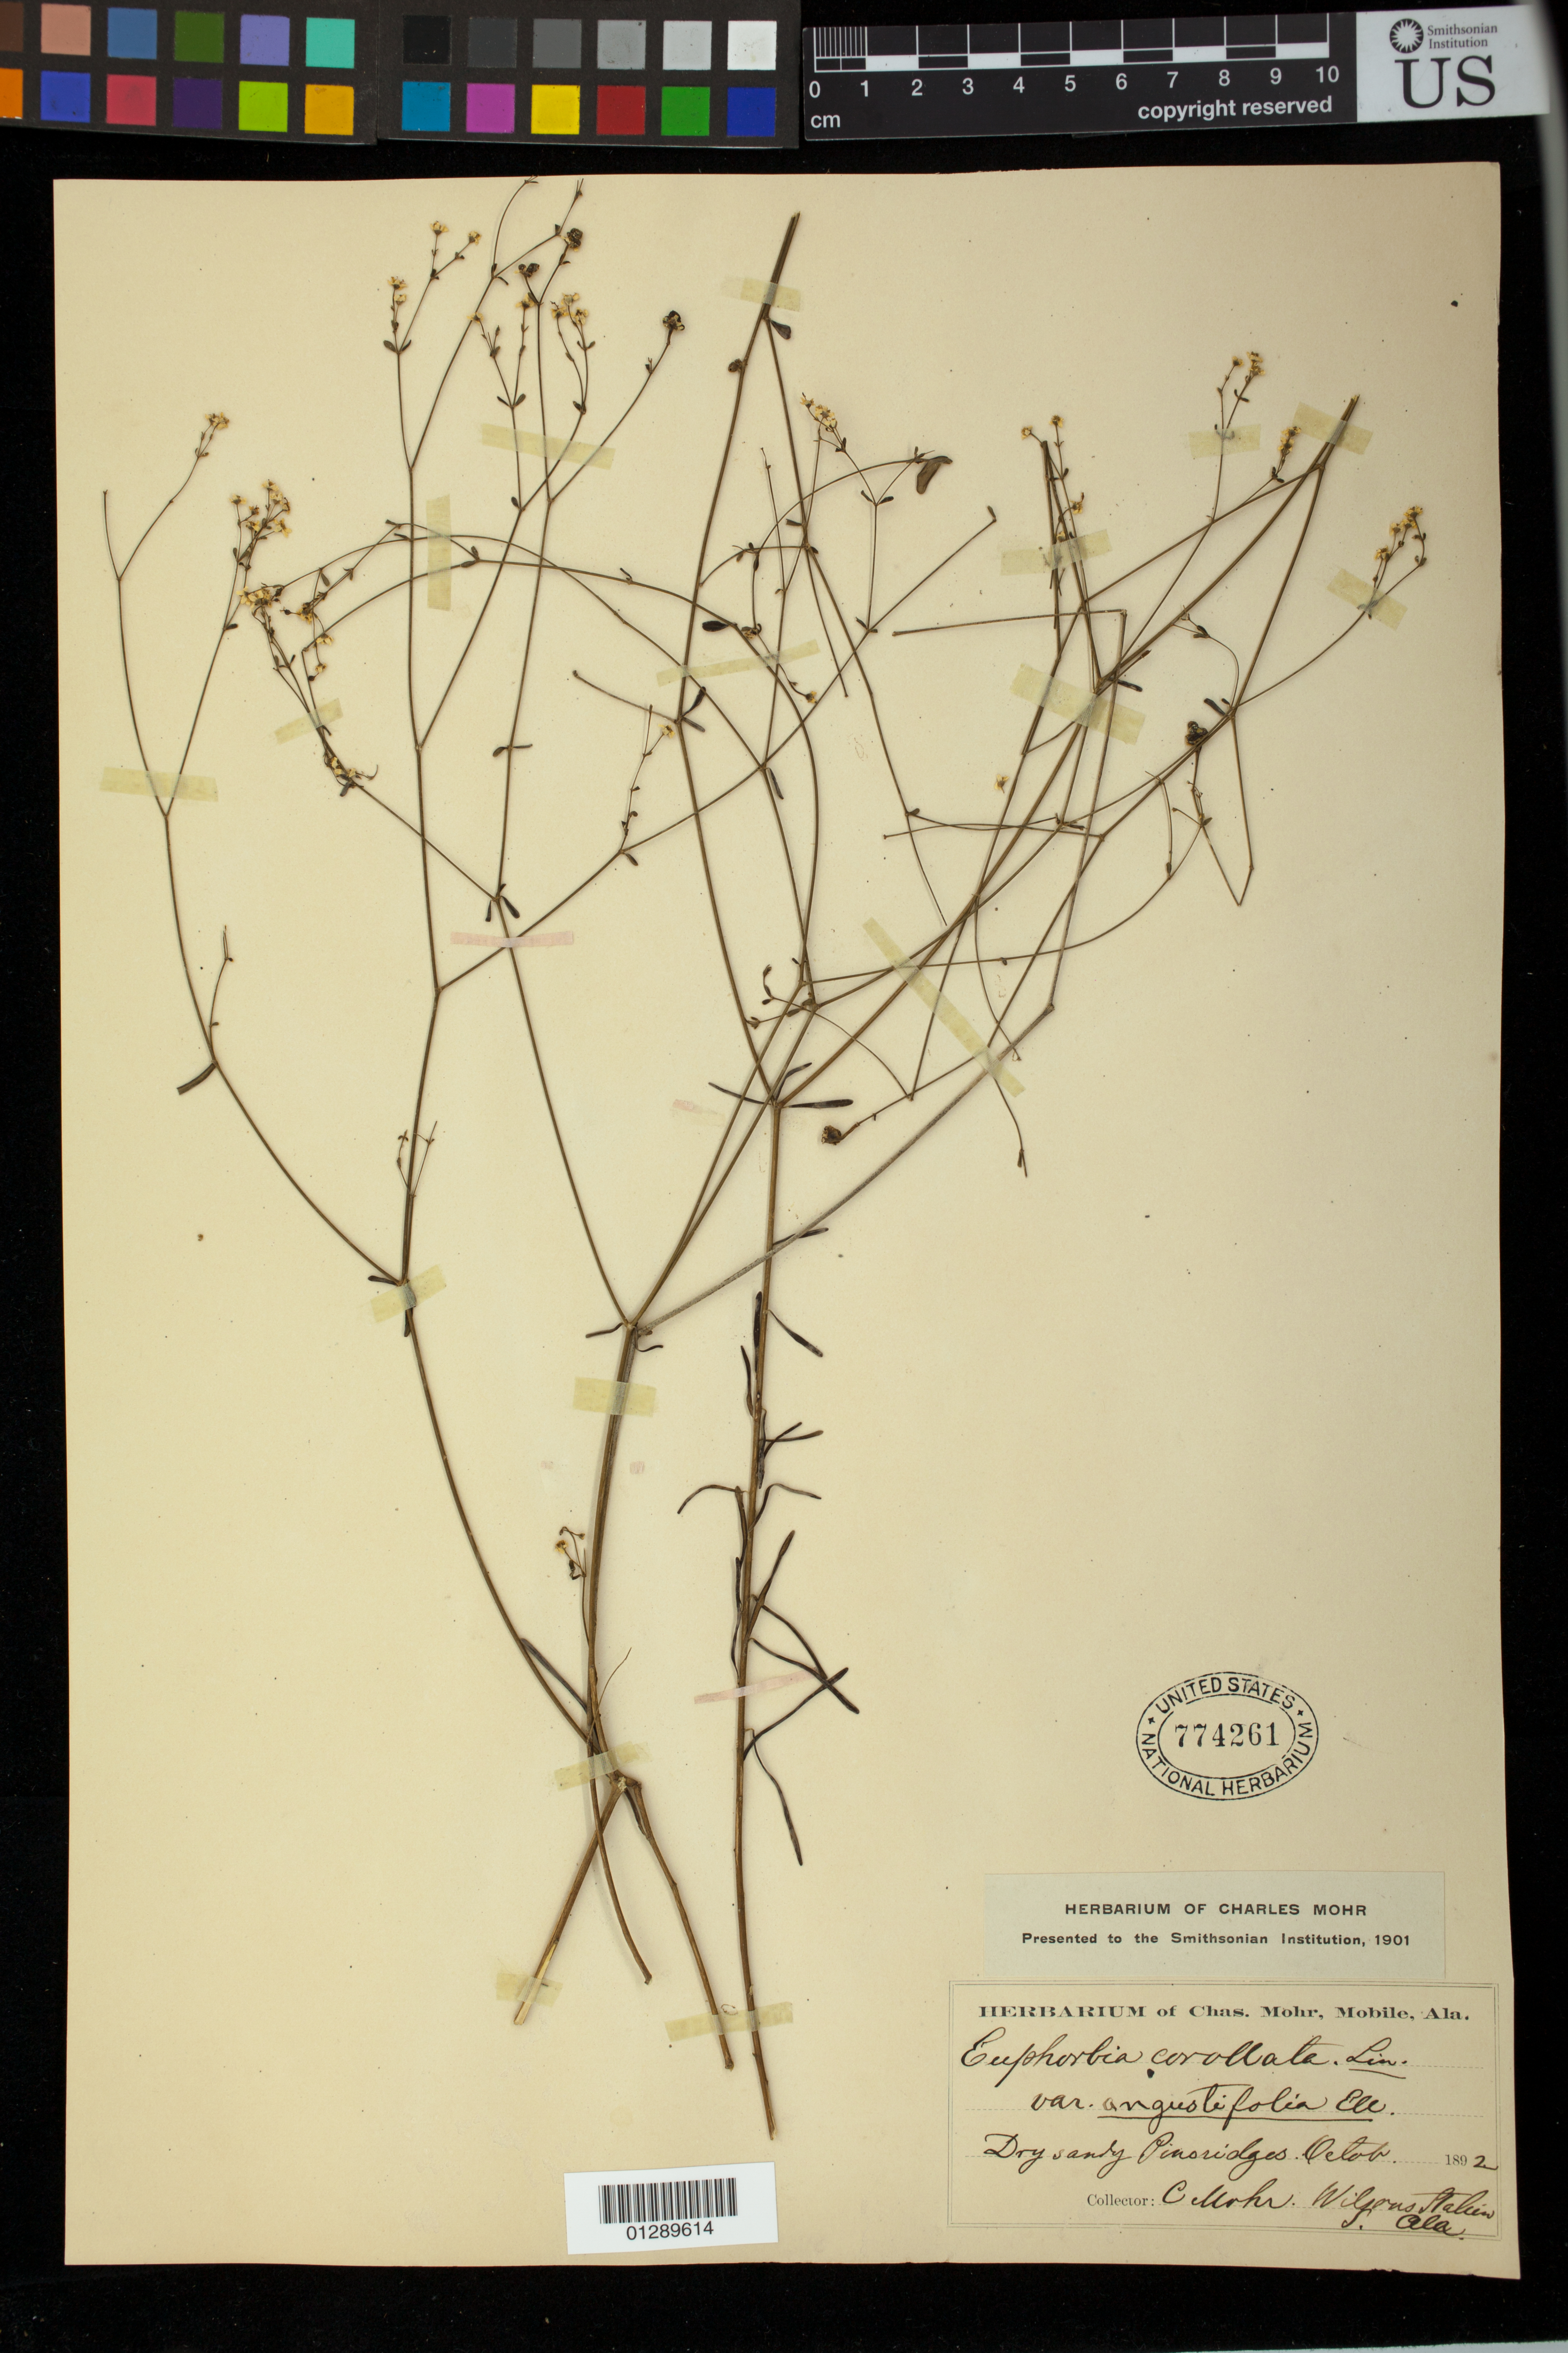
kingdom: Plantae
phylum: Tracheophyta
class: Magnoliopsida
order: Malpighiales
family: Euphorbiaceae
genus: Euphorbia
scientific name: Euphorbia corollata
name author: L.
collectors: C. T. Mohr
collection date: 1892-10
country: United States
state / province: Alabama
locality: Wilson Station S. Alabama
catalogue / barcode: US 774261